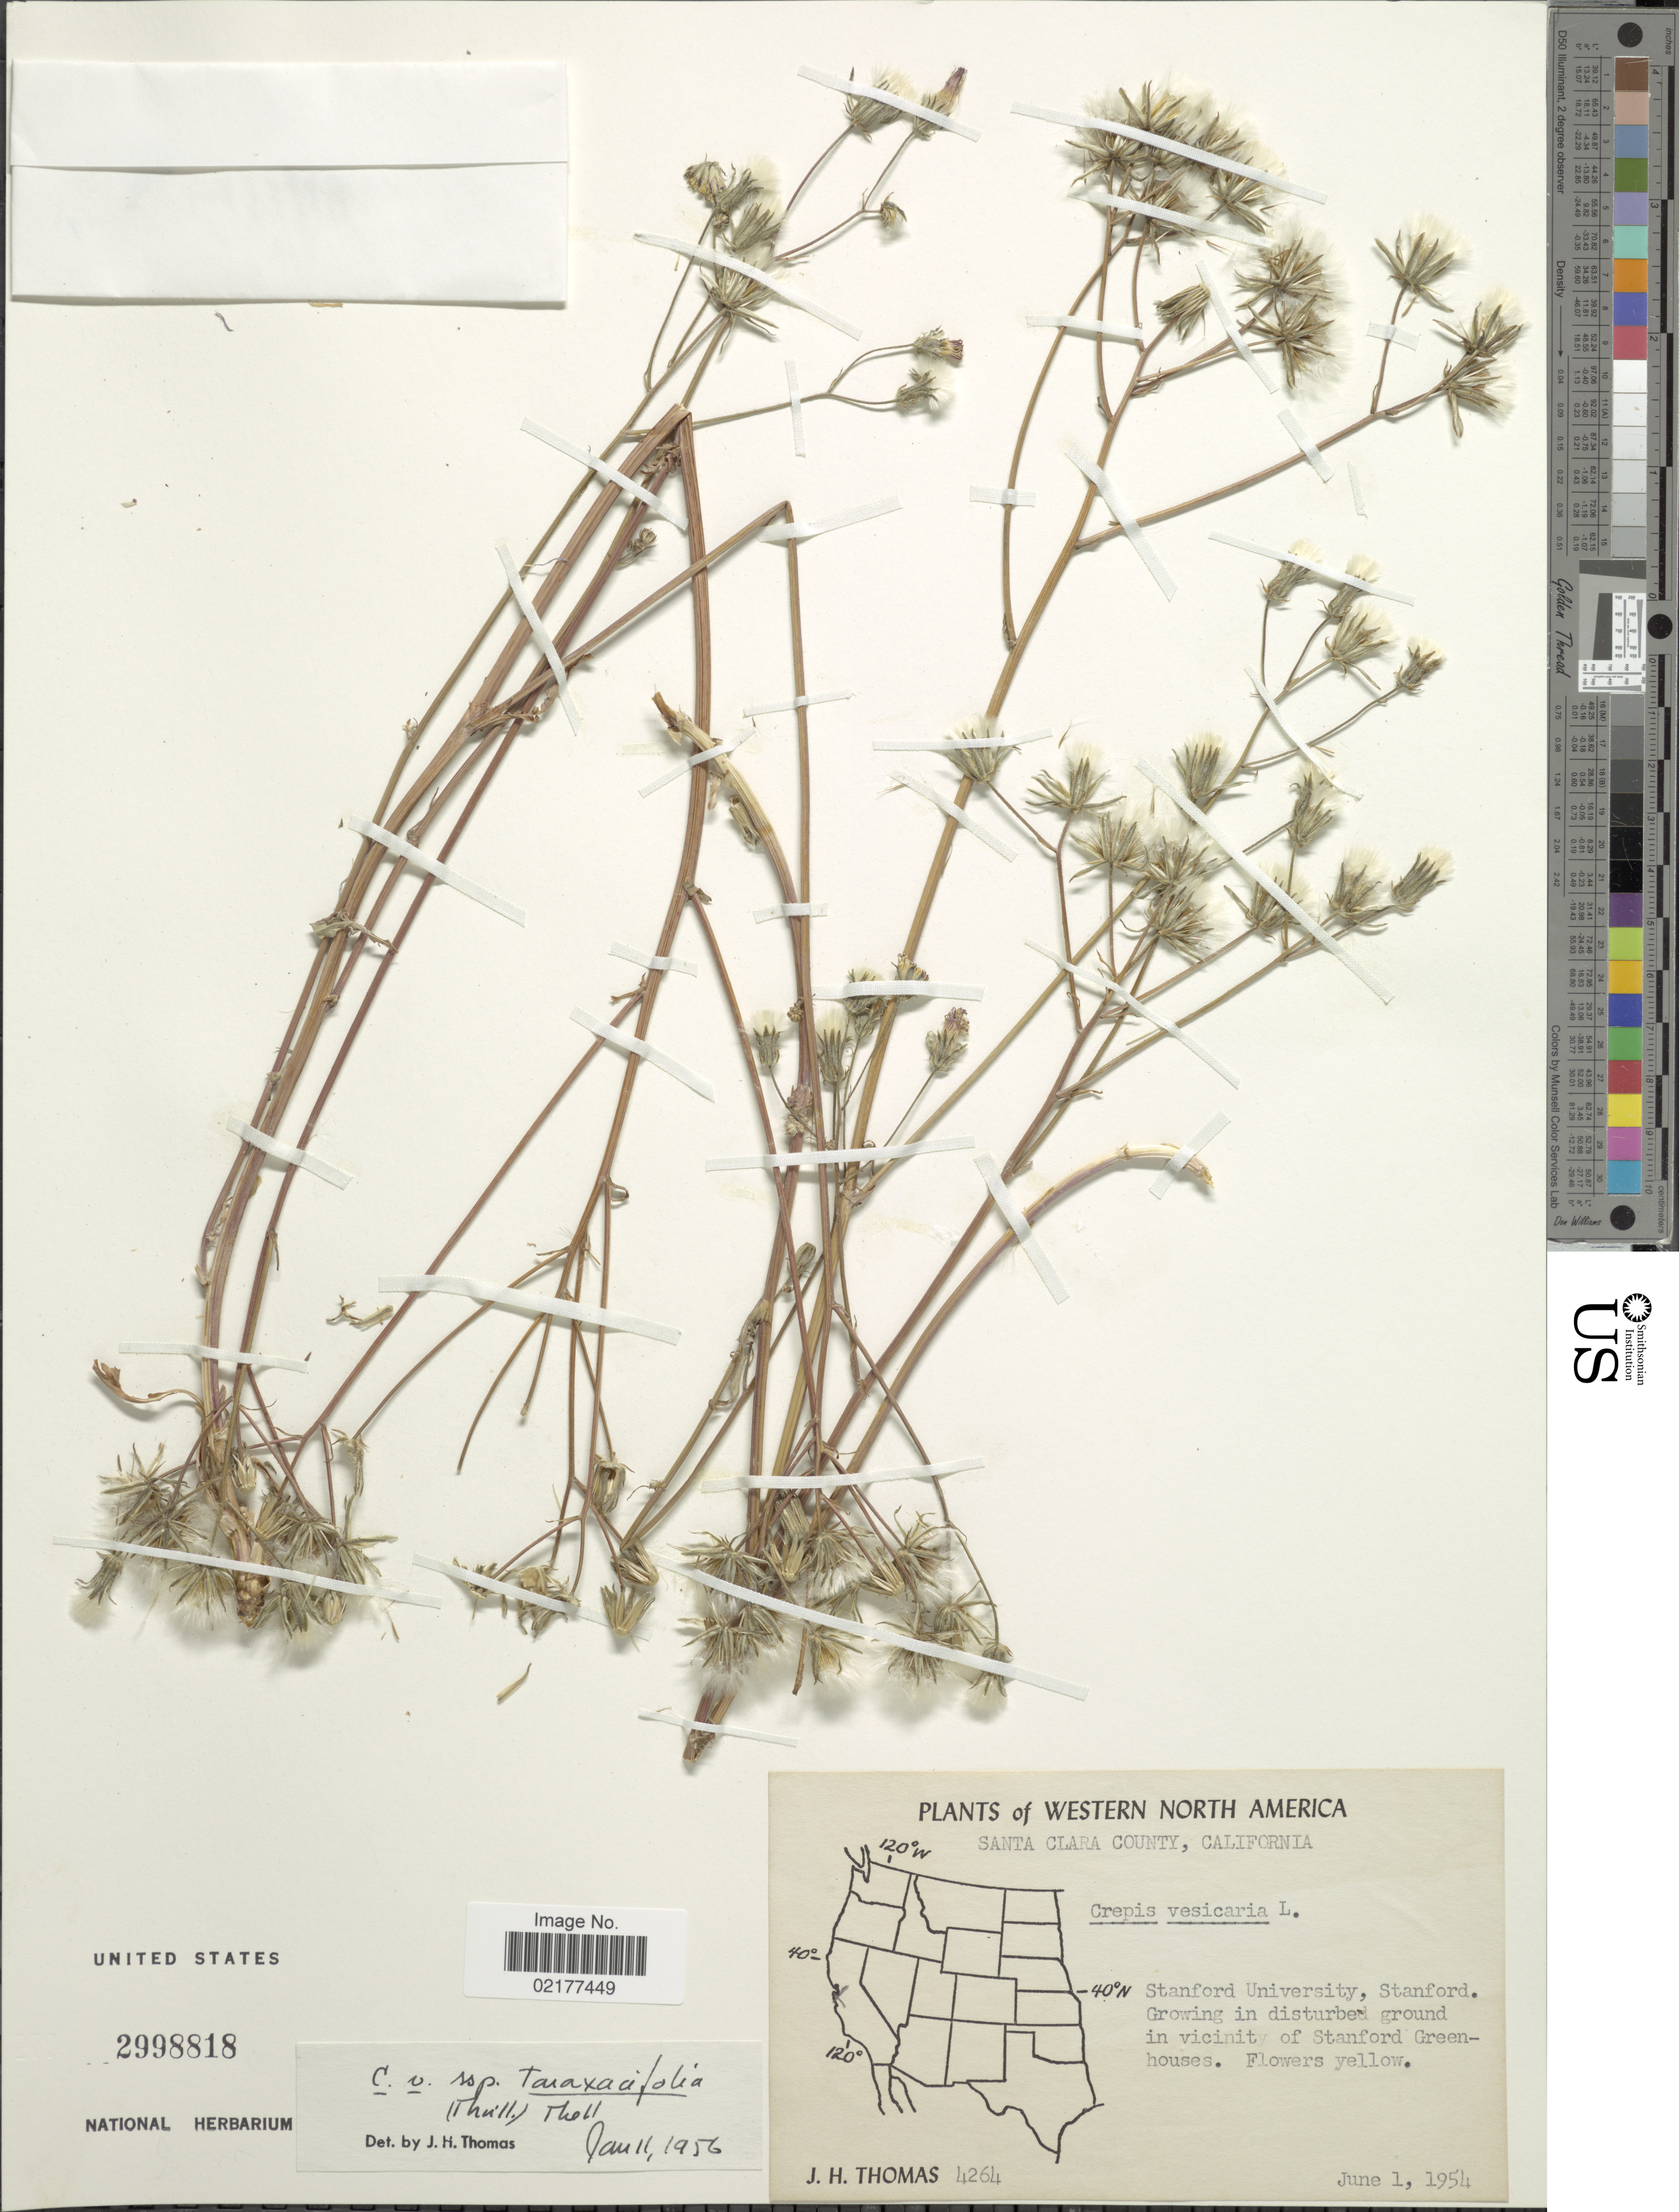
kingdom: Plantae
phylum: Tracheophyta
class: Magnoliopsida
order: Asterales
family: Asteraceae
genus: Crepis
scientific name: Crepis vesicaria subsp. taraxacifolia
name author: (Thuill.) Thell.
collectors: J. H. Thomas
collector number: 4264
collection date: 1954-06-01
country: United States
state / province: California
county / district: Santa Clara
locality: Western North America. Santa Clara County. Stanford University, Stanford. in vicinity of Stanford Greenhouses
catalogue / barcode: US 2998818